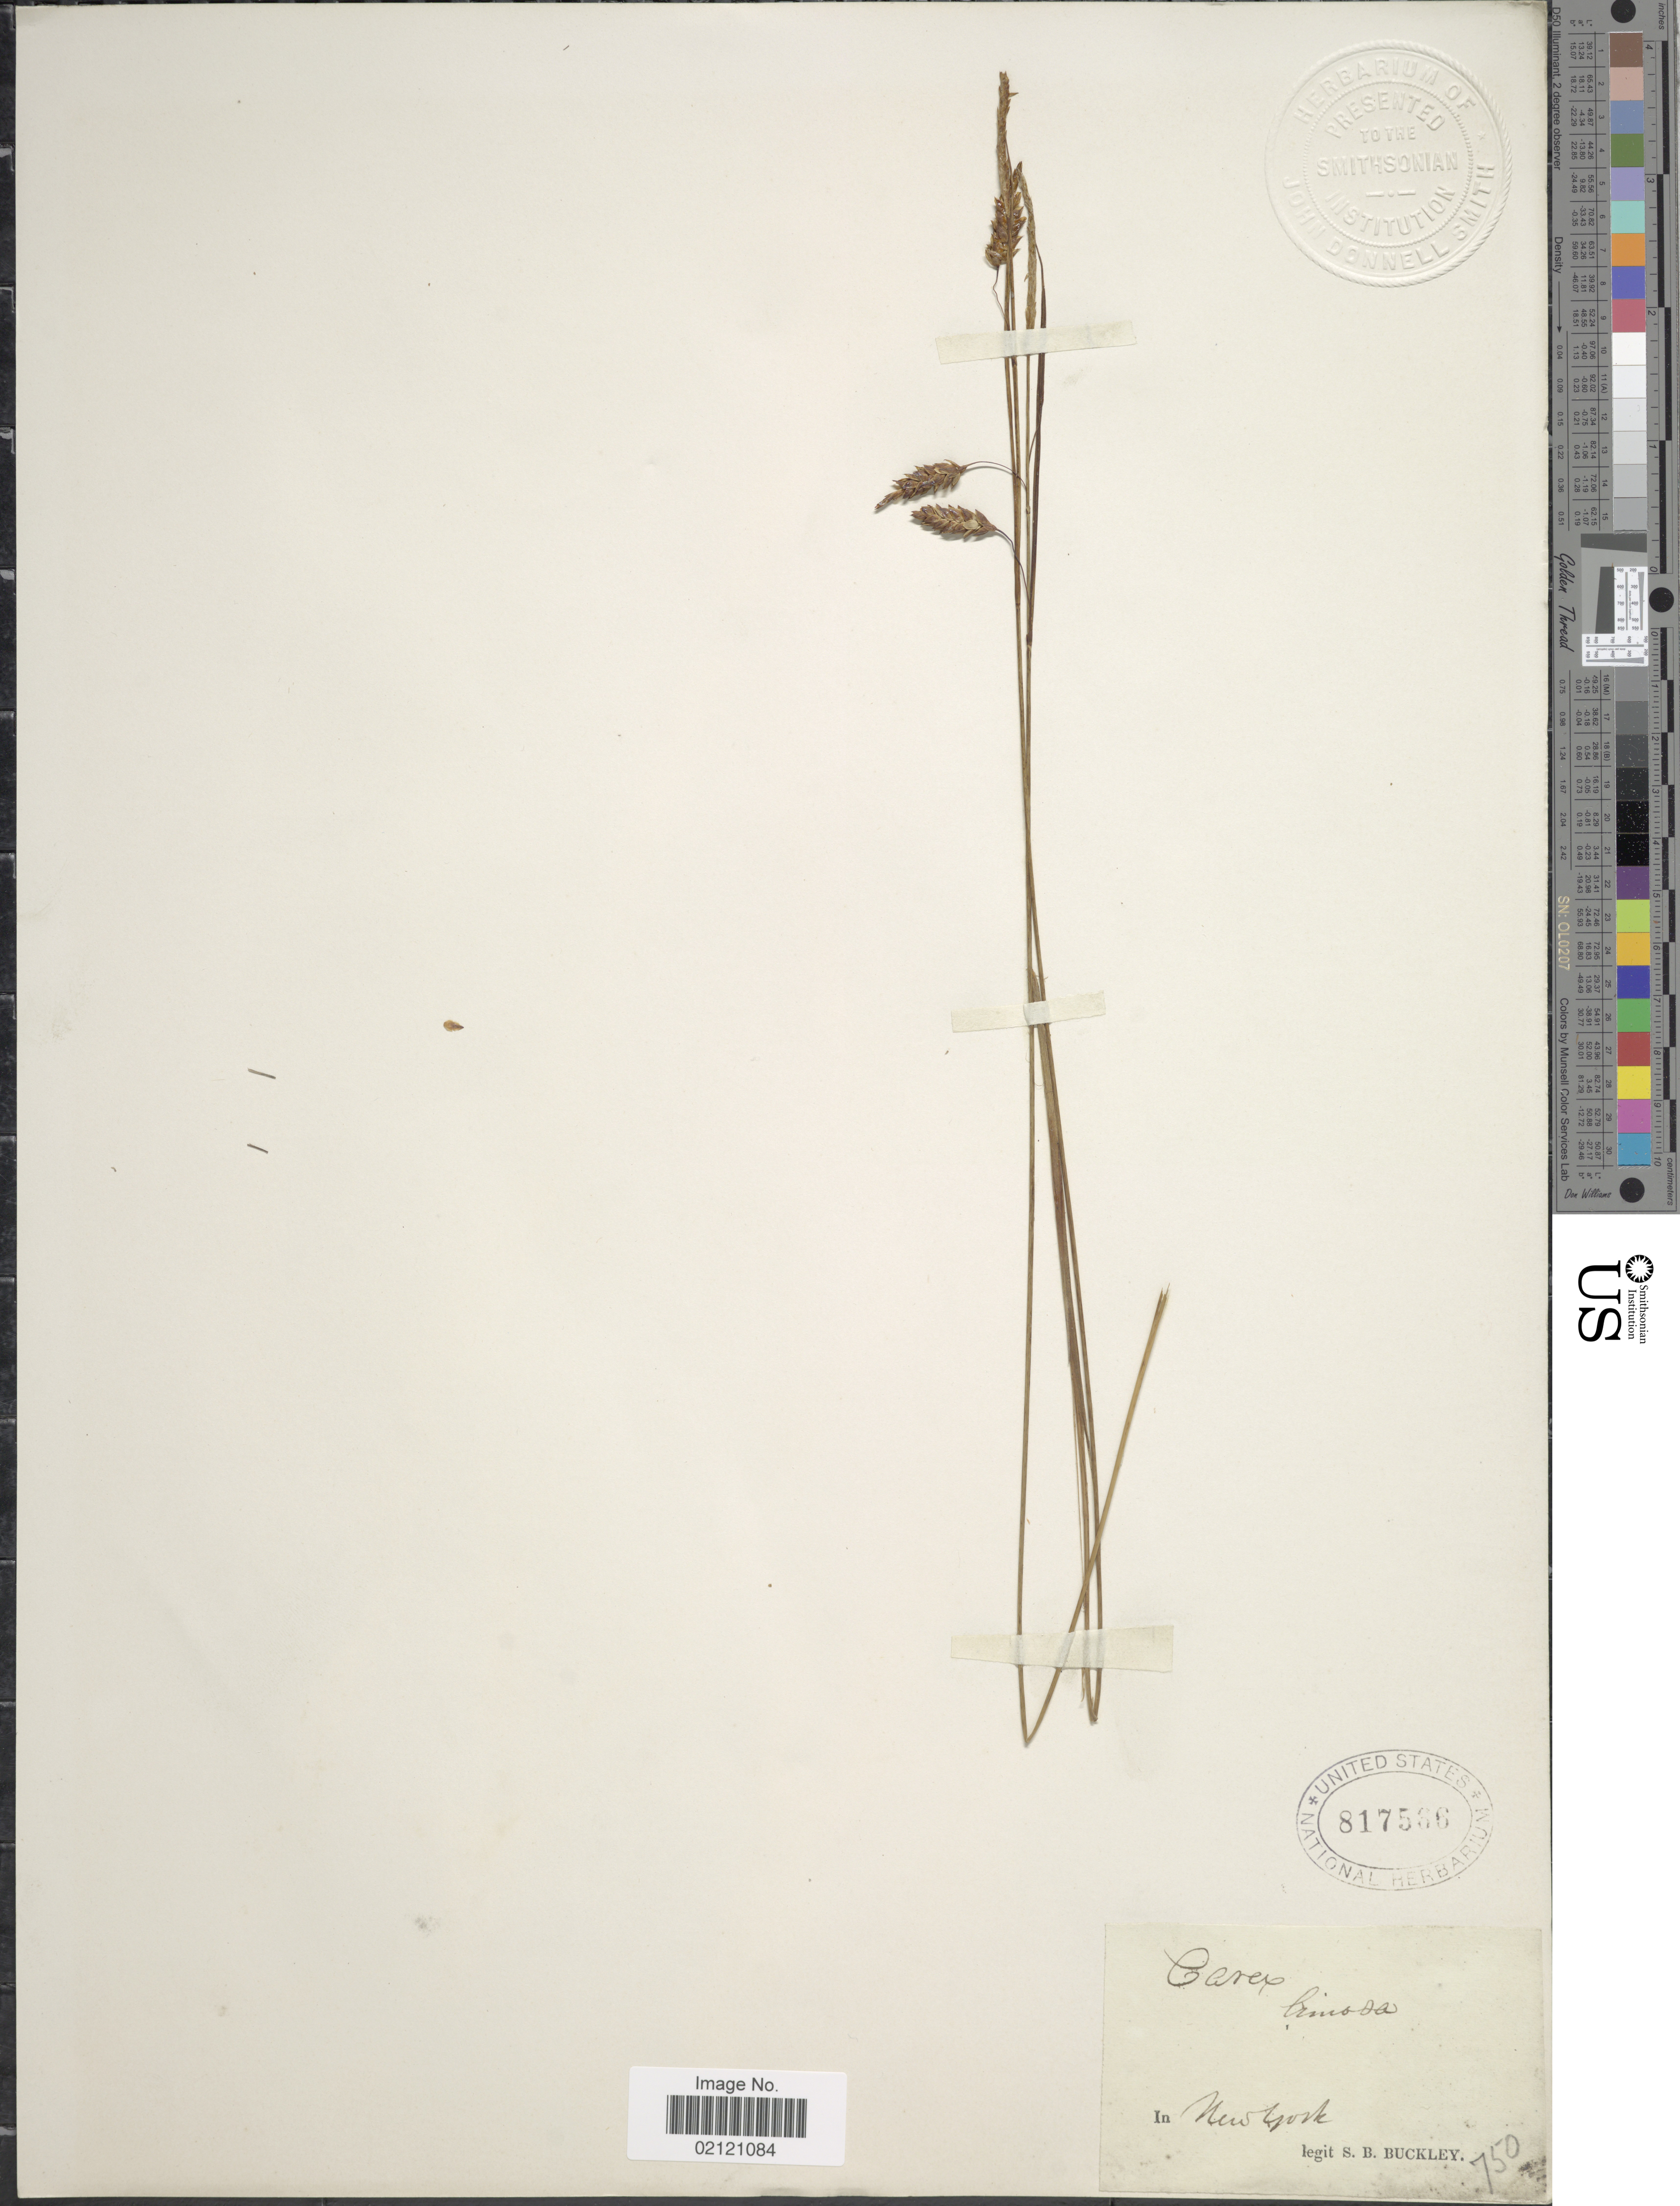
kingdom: Plantae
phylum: Tracheophyta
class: Liliopsida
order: Poales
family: Cyperaceae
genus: Carex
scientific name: Carex limosa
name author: L.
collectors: S. B. Buckley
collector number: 750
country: United States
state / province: New York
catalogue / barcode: US 817566